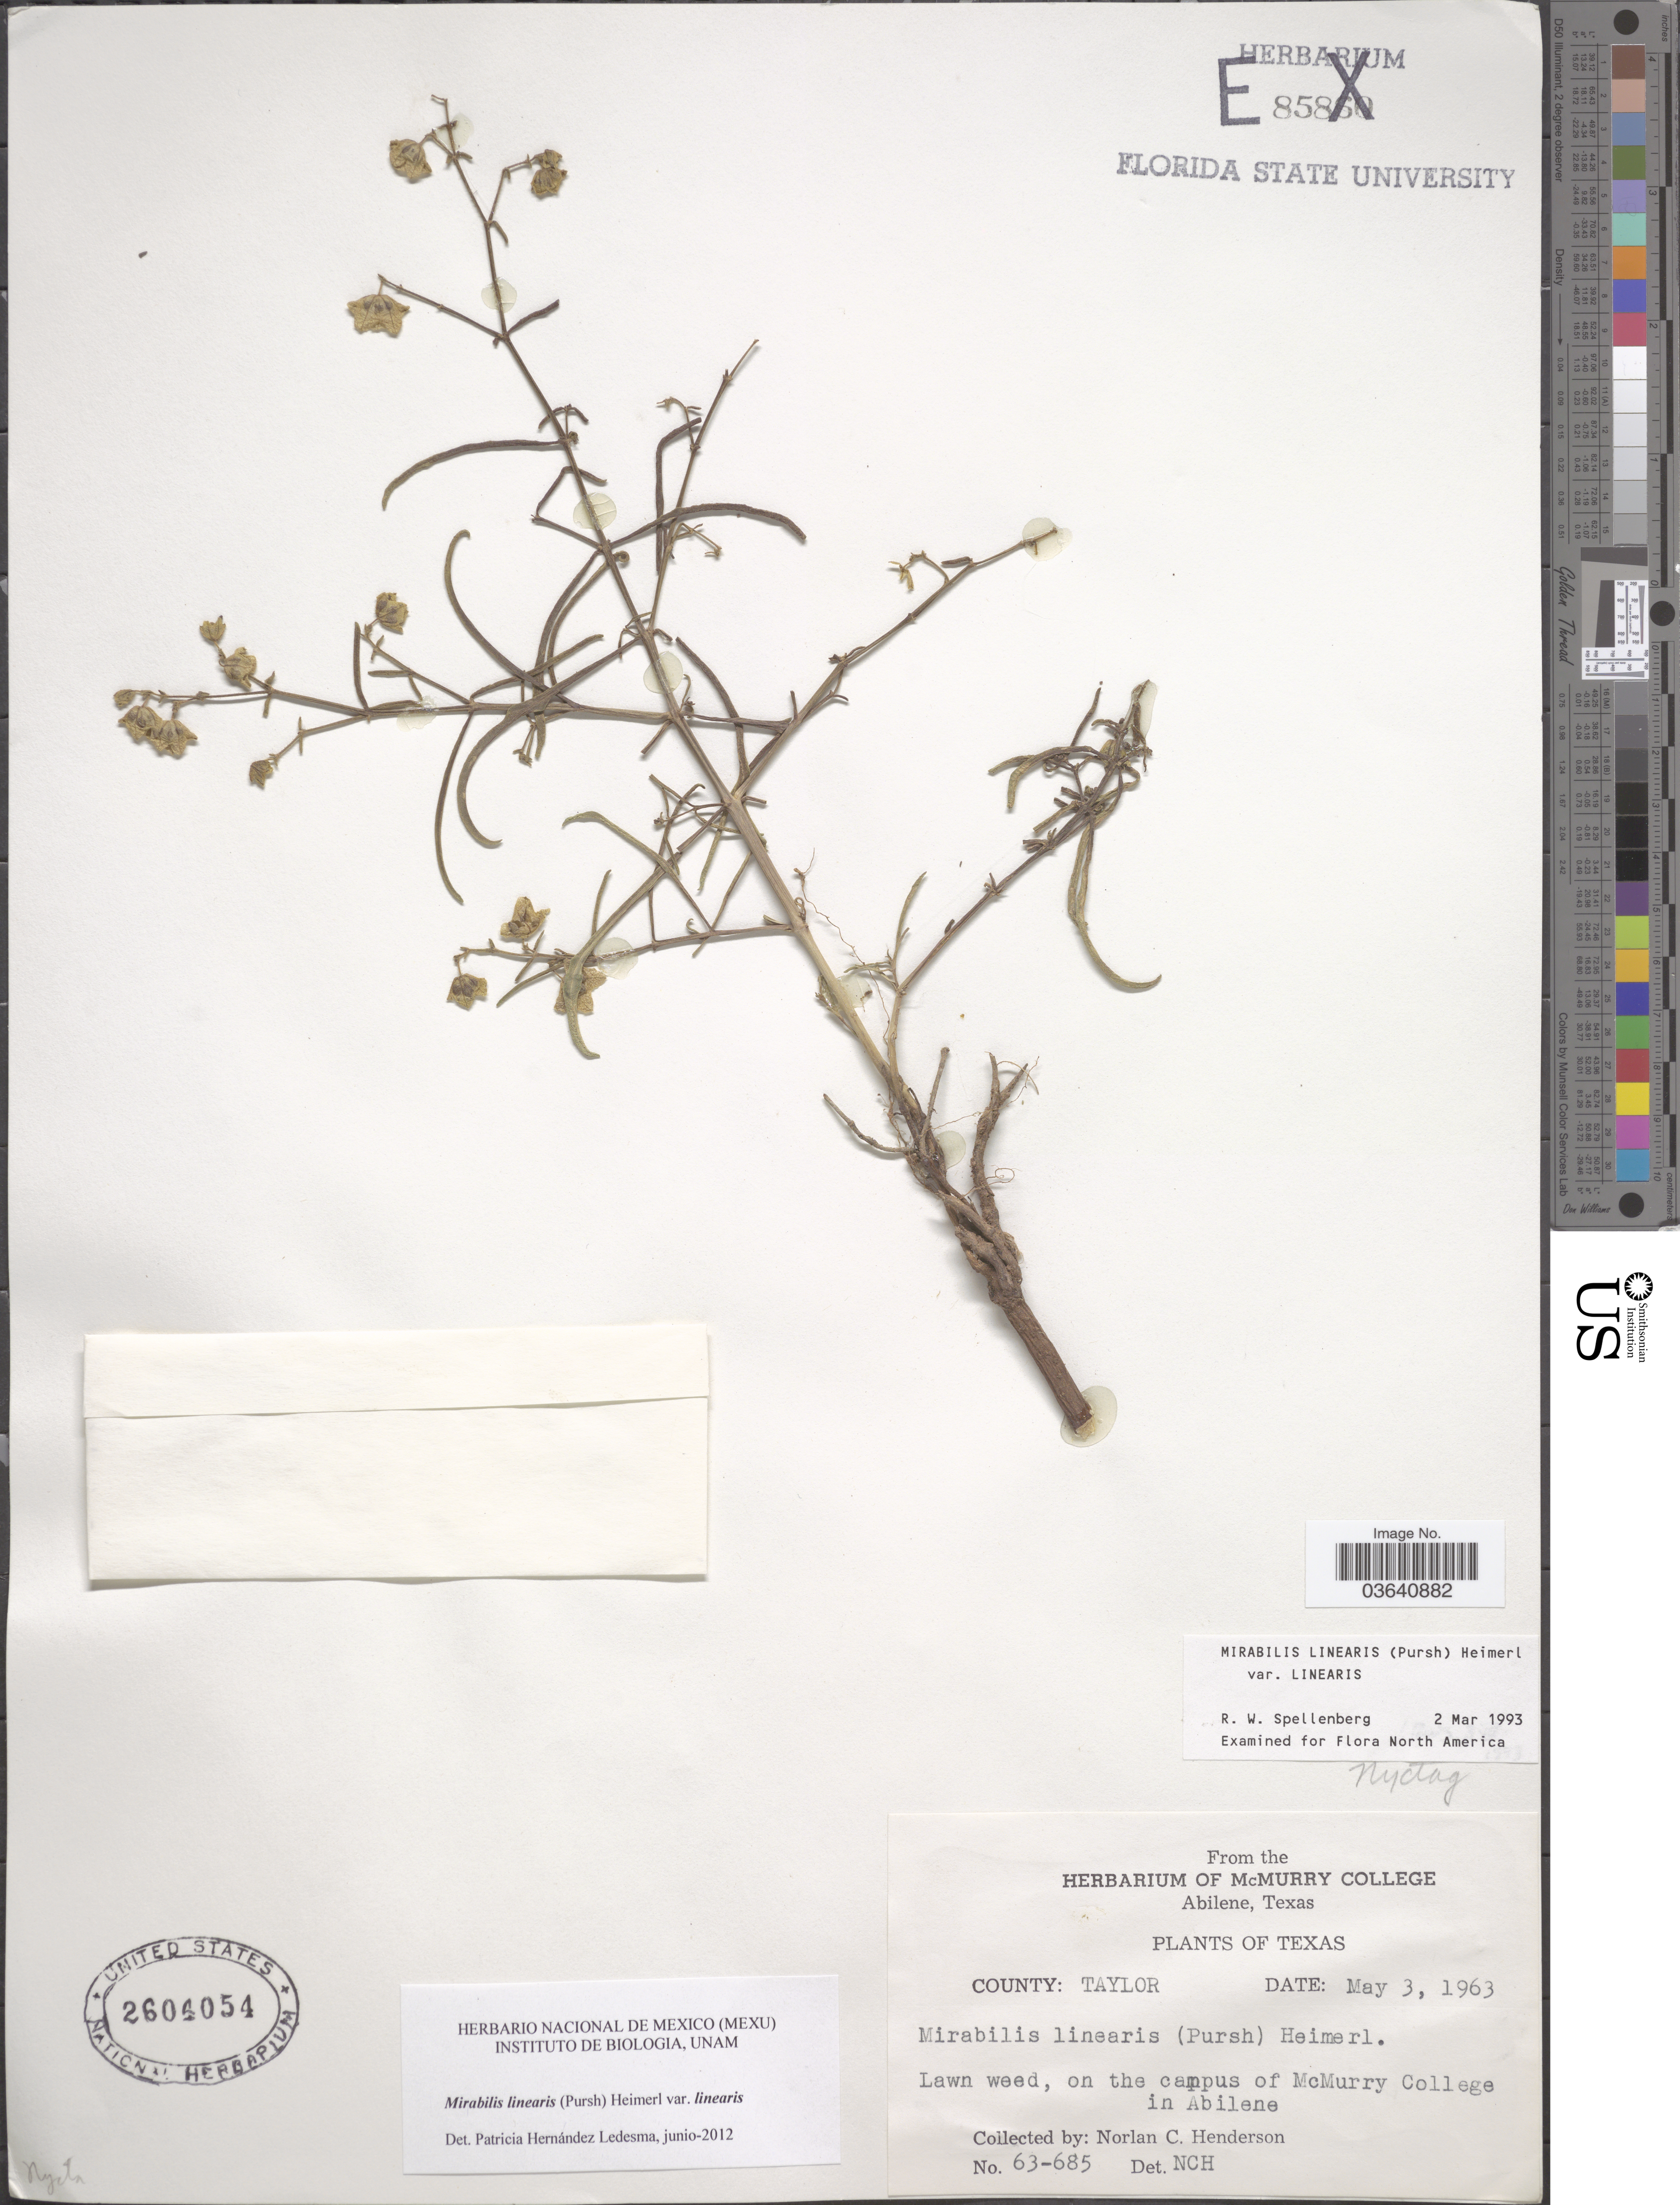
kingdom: Plantae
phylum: Tracheophyta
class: Magnoliopsida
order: Caryophyllales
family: Nyctaginaceae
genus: Mirabilis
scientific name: Mirabilis linearis var. linearis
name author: (Pursh) Heimerl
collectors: N. C. Henderson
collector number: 63-685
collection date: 1963-05-03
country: United States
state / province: Texas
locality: County: Taylor. On the campus of McMurry College in Abilene.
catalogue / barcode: US 2604054